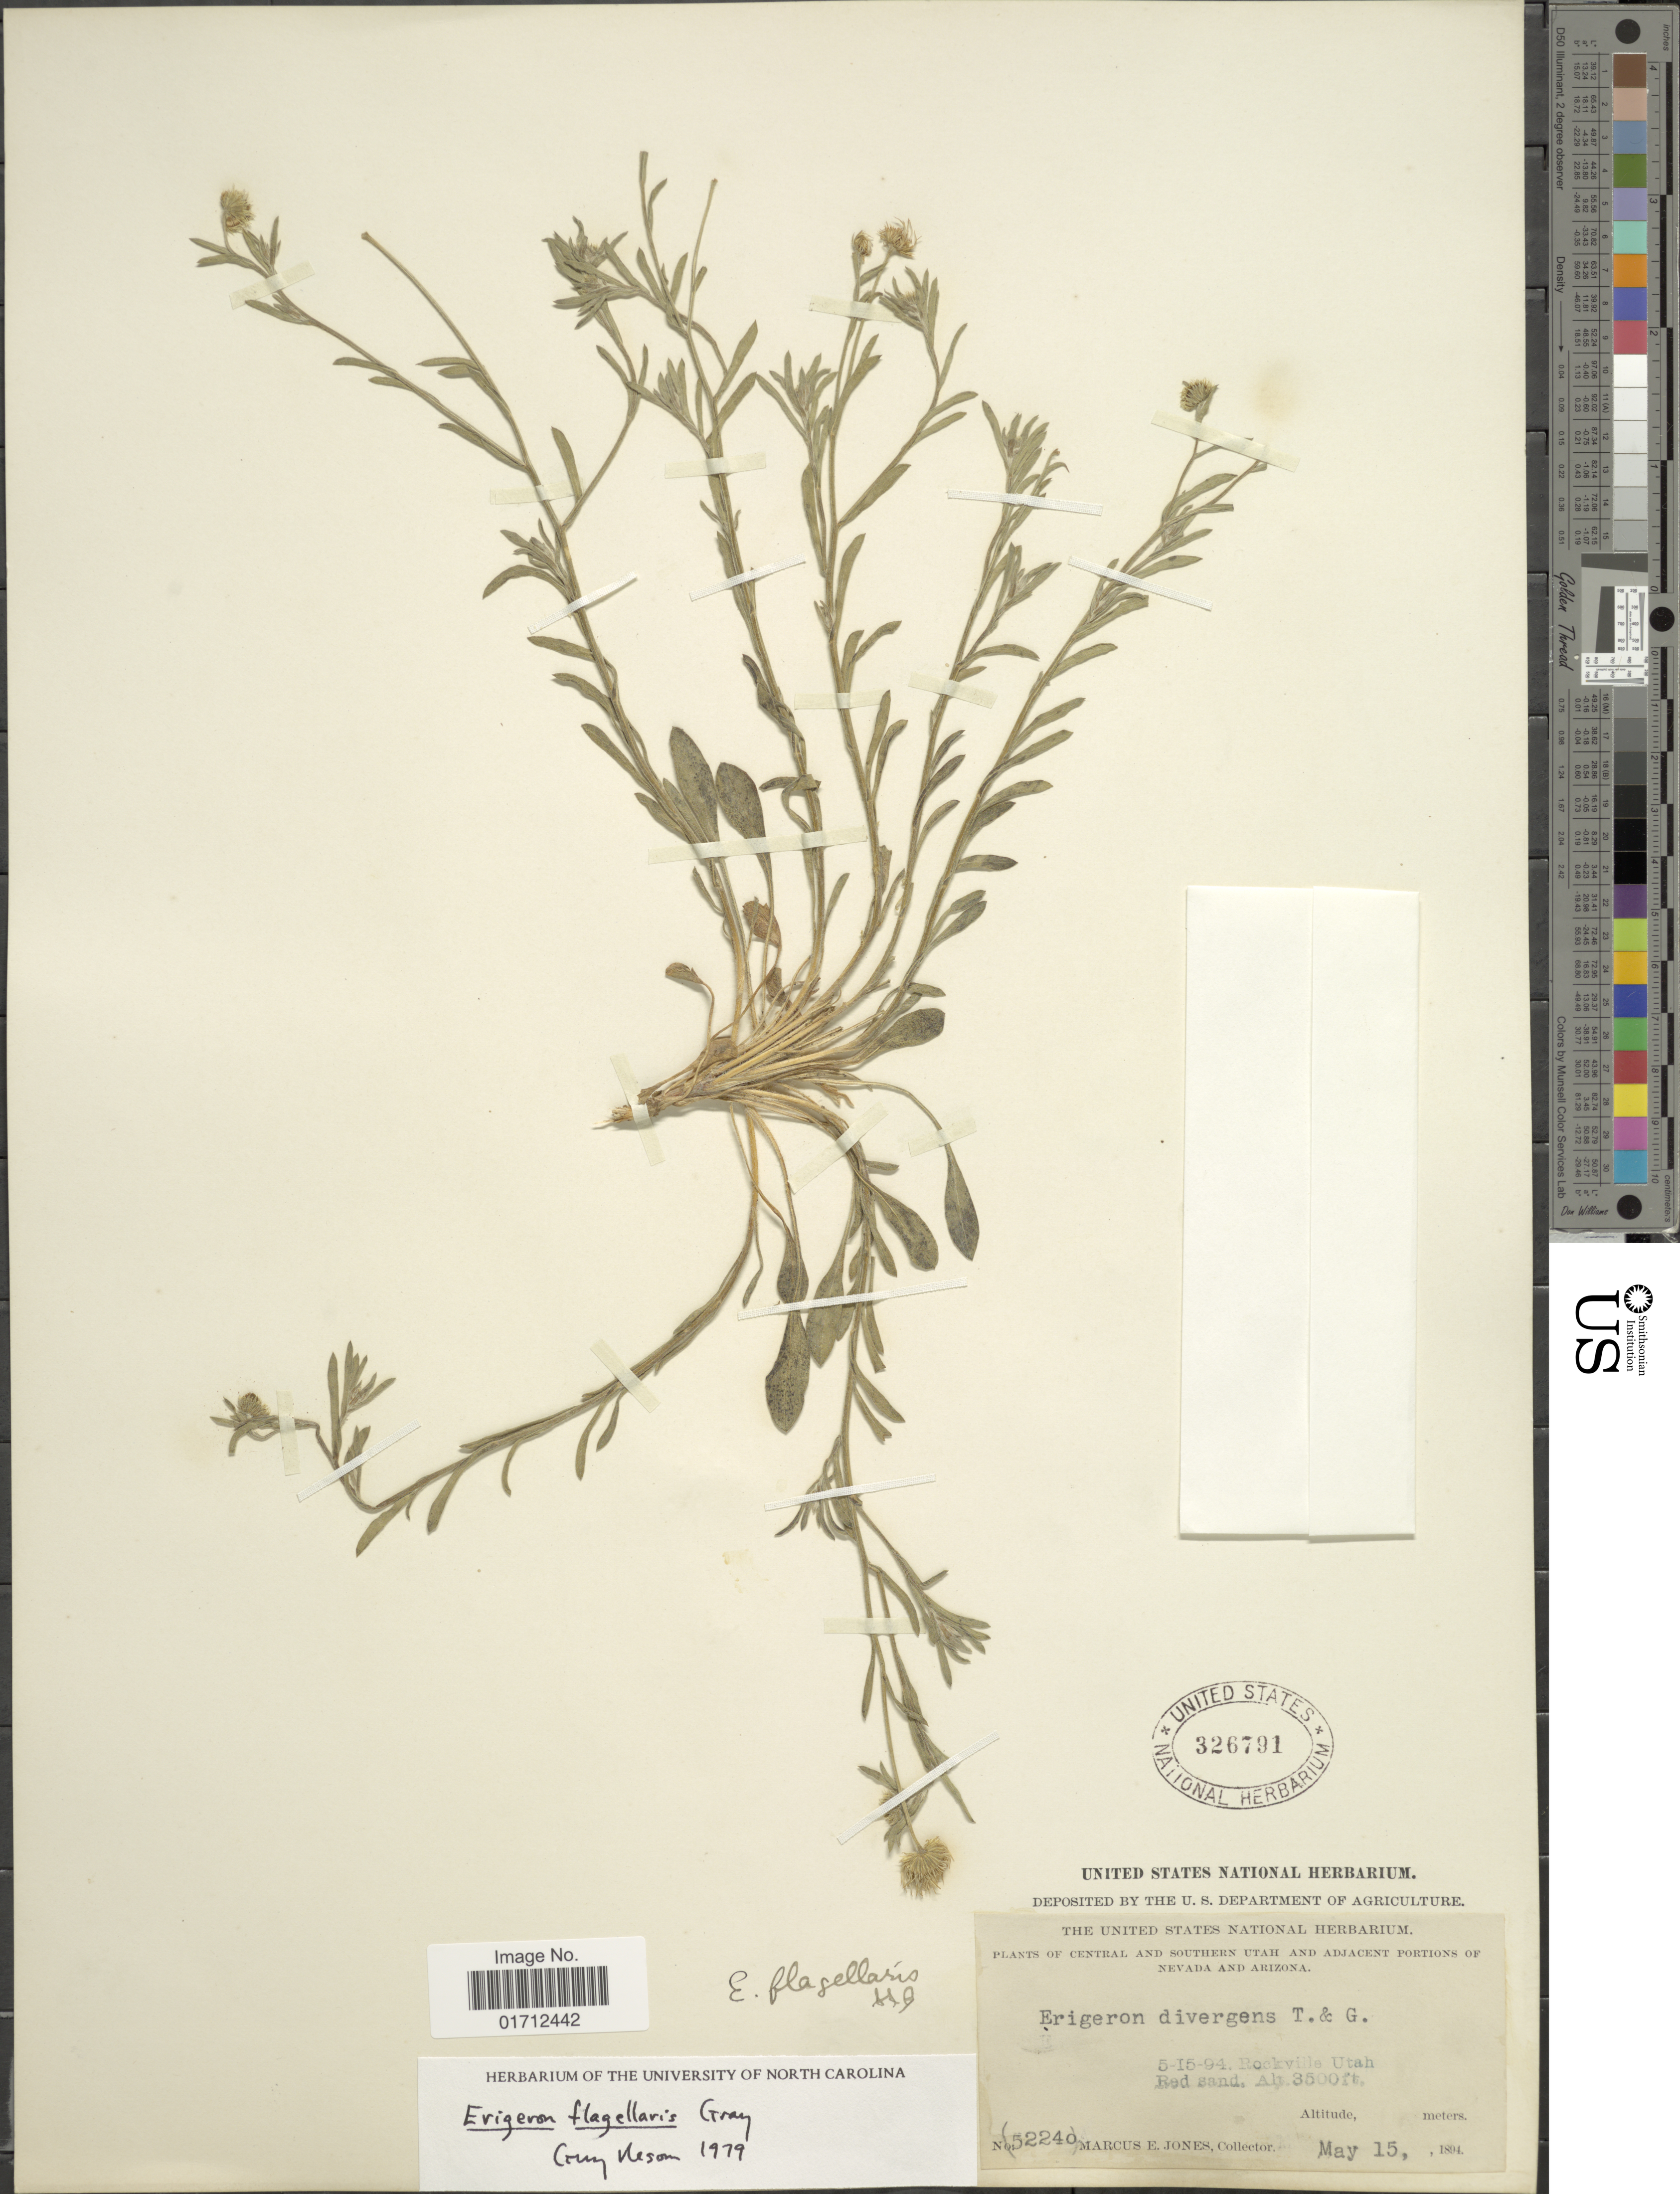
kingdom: Plantae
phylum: Tracheophyta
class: Magnoliopsida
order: Asterales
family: Asteraceae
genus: Erigeron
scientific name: Erigeron flagellaris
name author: A. Gray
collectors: M. E. Jones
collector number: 5224o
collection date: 1894-05-15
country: United States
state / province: Utah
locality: Central and Southern Utah, Rockville, Utah, Red Sand.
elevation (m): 1067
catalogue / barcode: US 326791